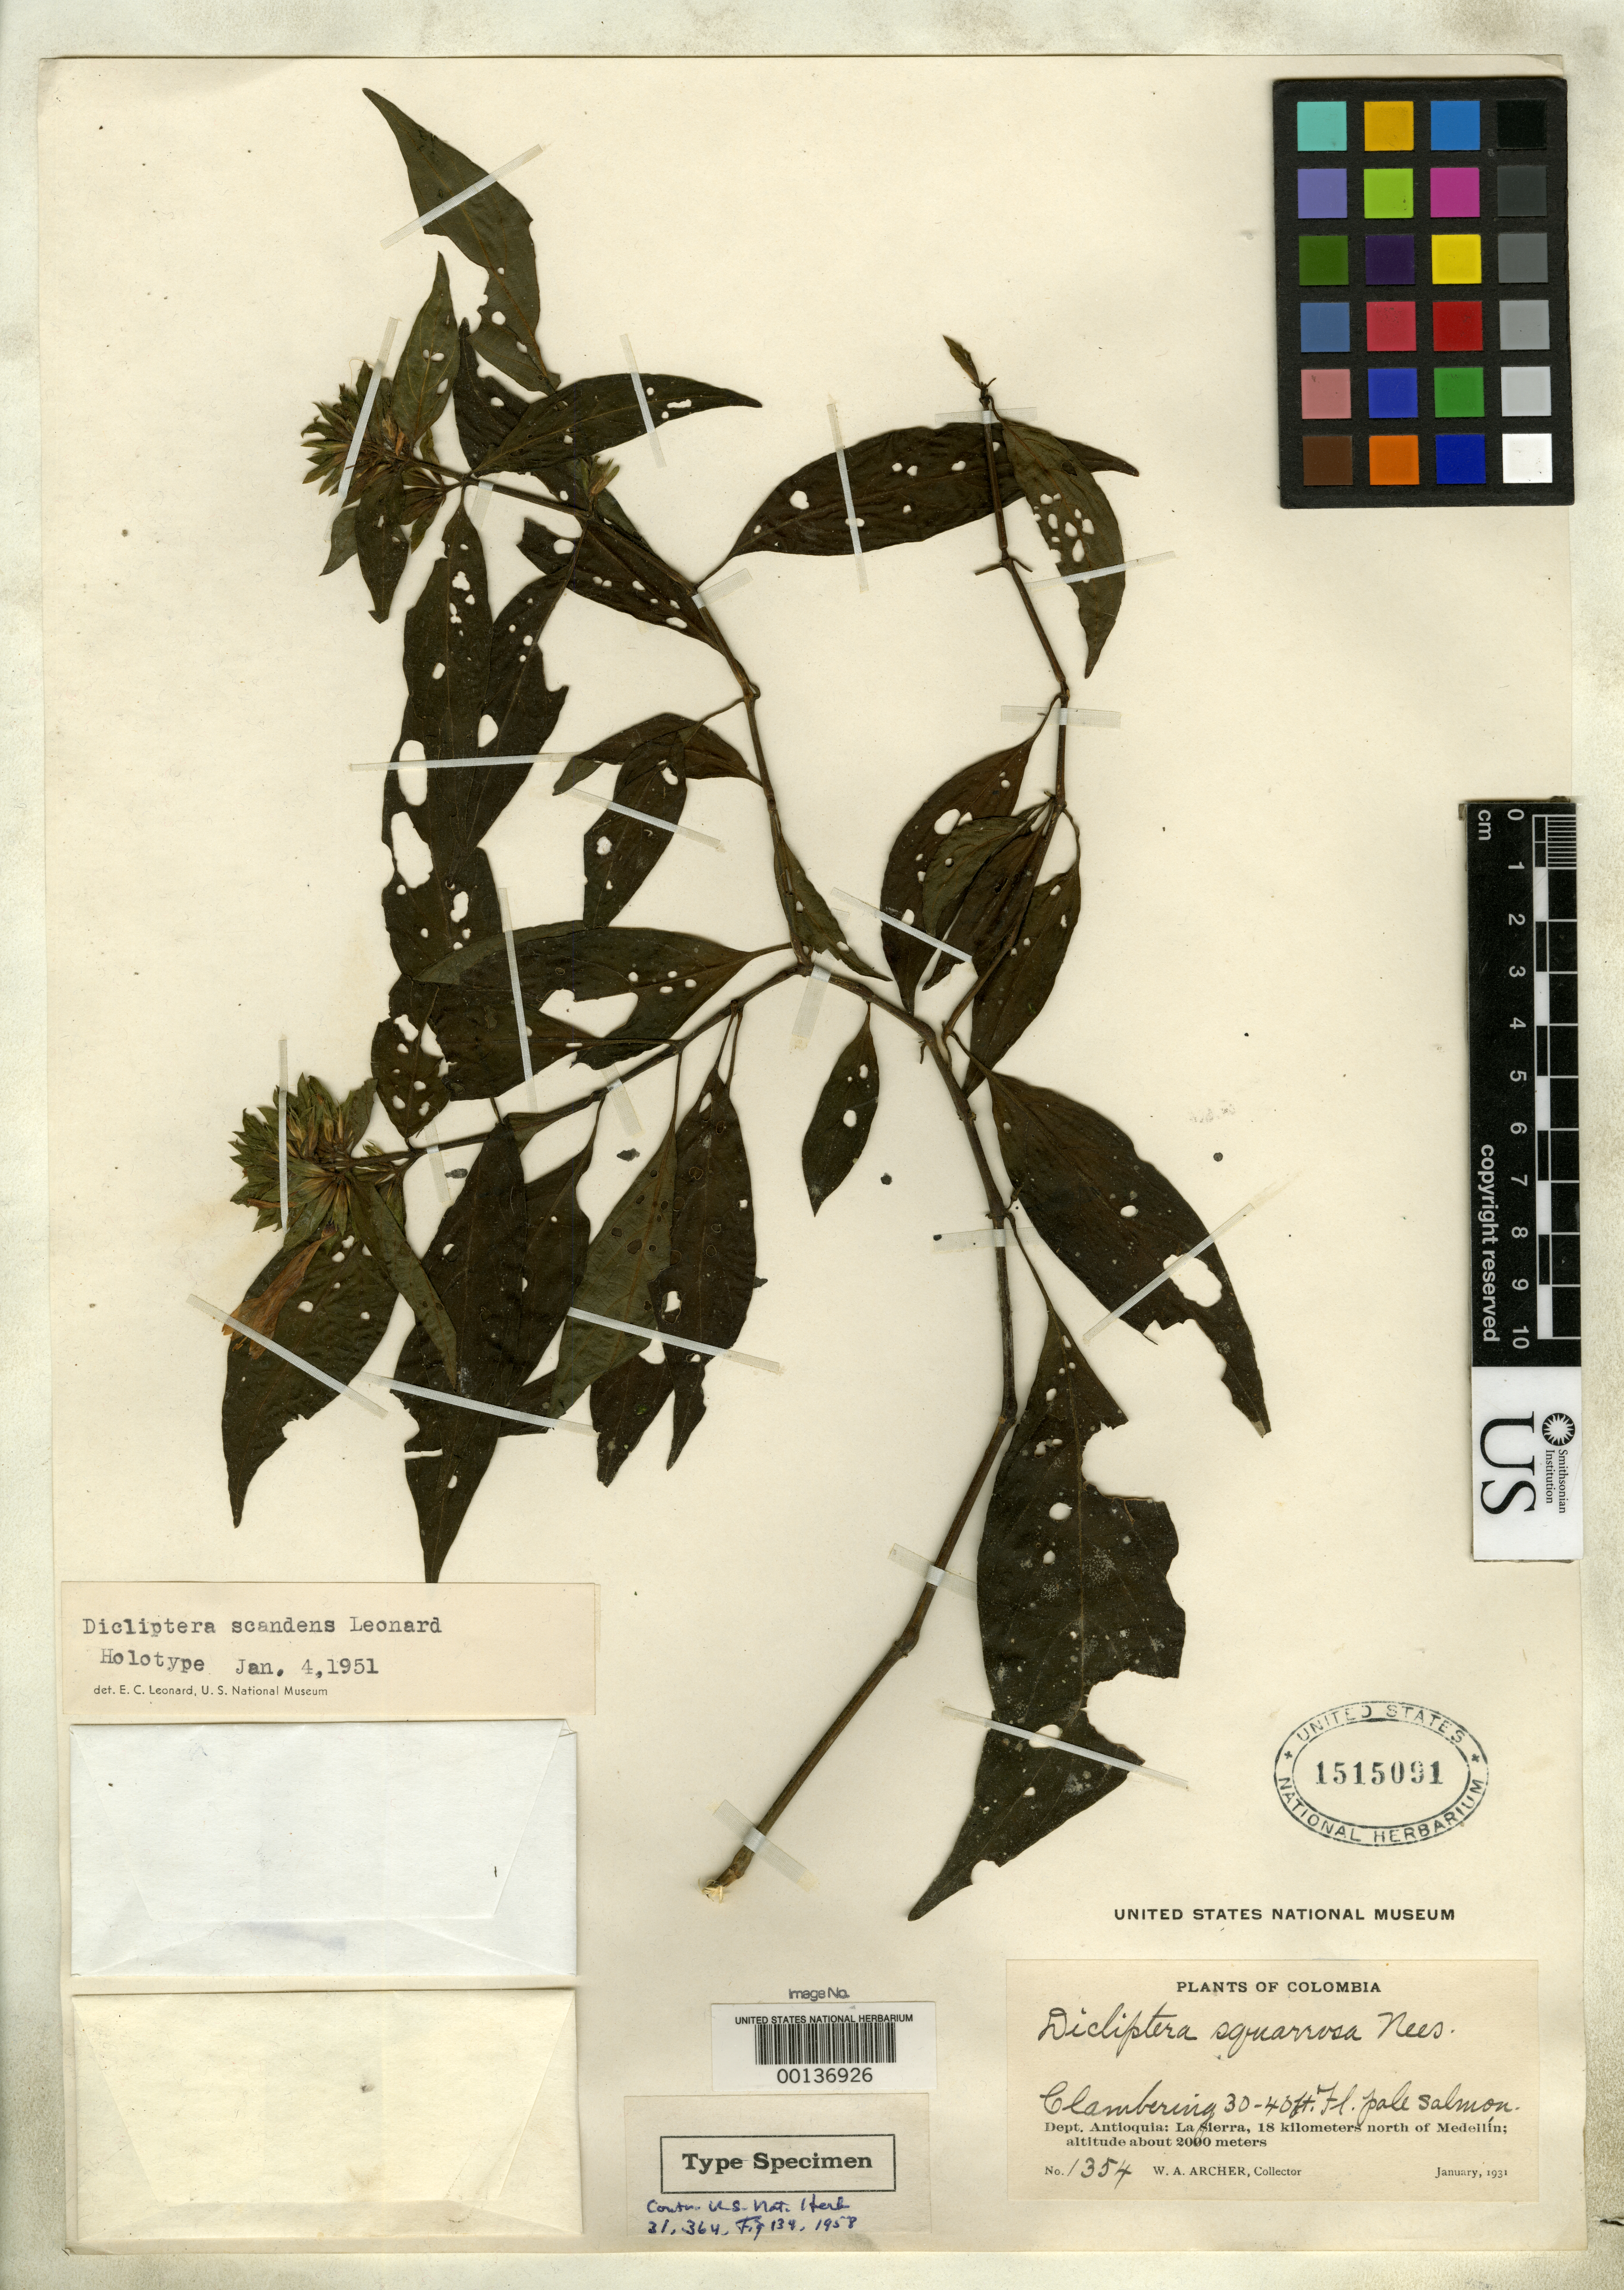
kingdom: Plantae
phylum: Tracheophyta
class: Magnoliopsida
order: Lamiales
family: Acanthaceae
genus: Dicliptera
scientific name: Dicliptera scandens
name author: Leonard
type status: Holotype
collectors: W. A. Archer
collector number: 1354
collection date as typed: Jan 1931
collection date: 1931-01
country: Colombia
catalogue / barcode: US 1515091